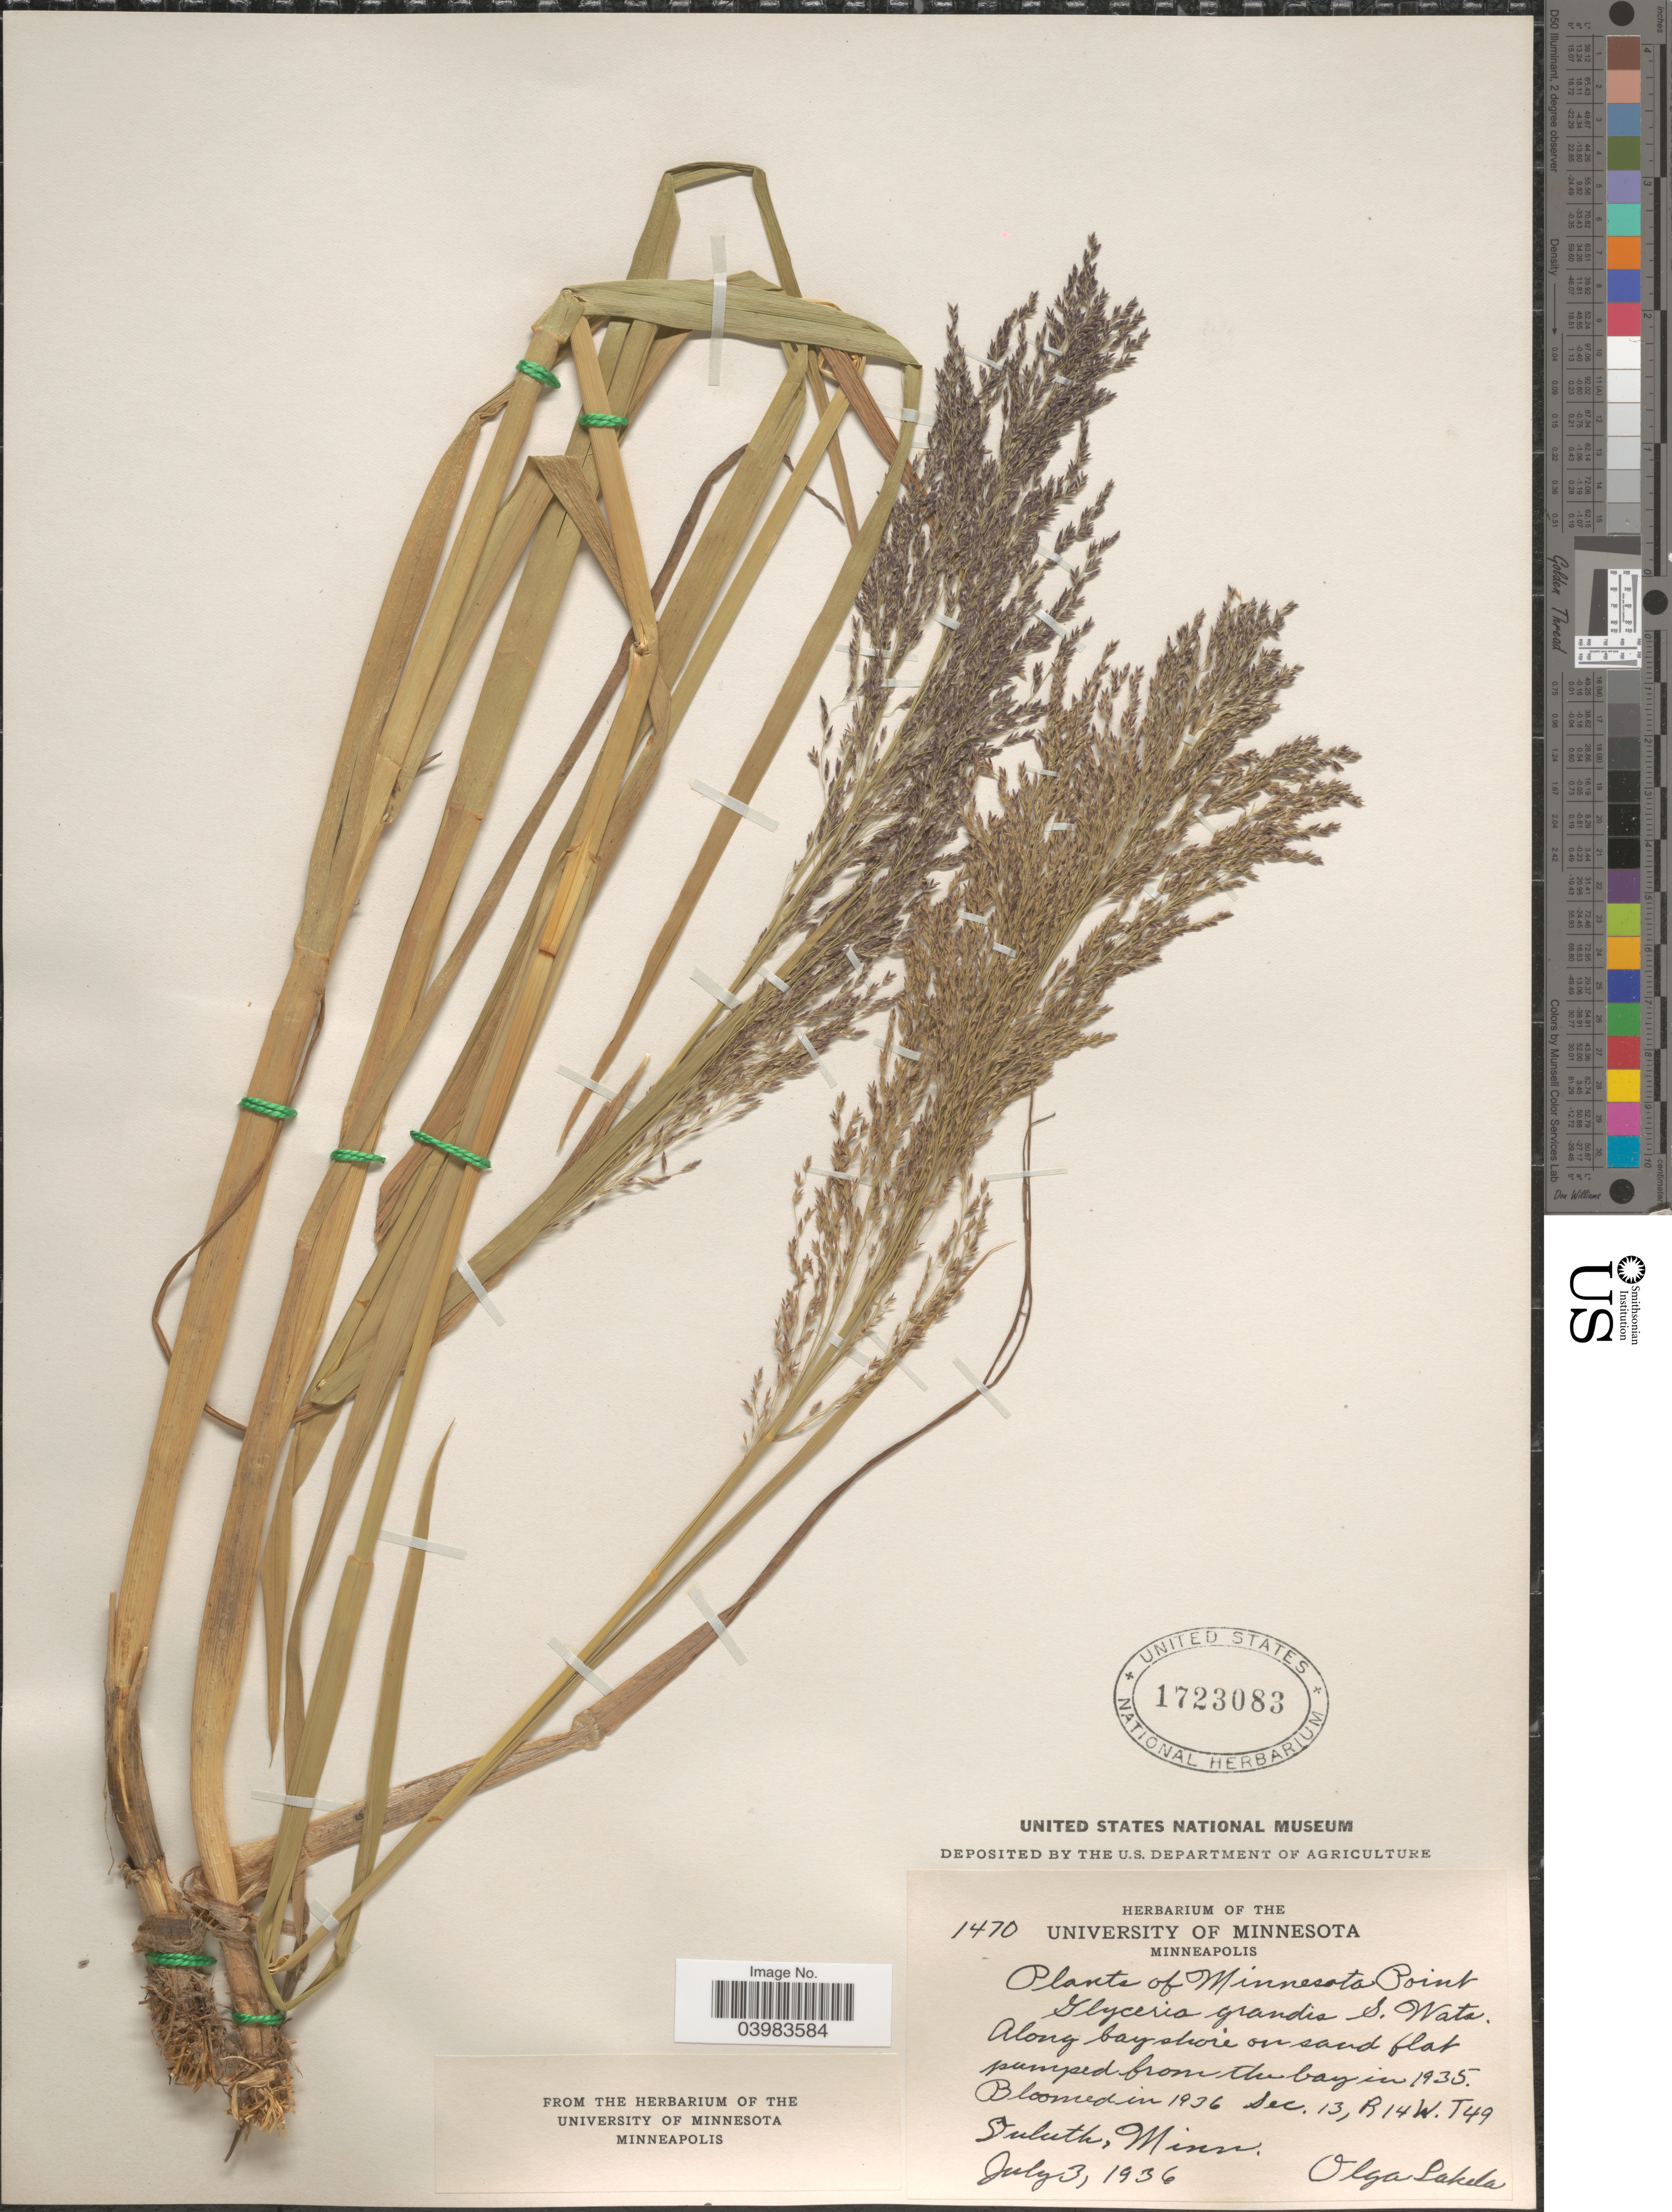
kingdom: Plantae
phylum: Tracheophyta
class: Liliopsida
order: Poales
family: Poaceae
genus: Glyceria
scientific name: Glyceria grandis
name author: S. Watson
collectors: O. K. Lakela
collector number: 1470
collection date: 1936-07-03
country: United States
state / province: Minnesota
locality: Minnesota Point. Along bay shore on sand flat pumped from the bay in 1935. Sec. 13, R14W. T49. Duluth.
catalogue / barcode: US 1723083